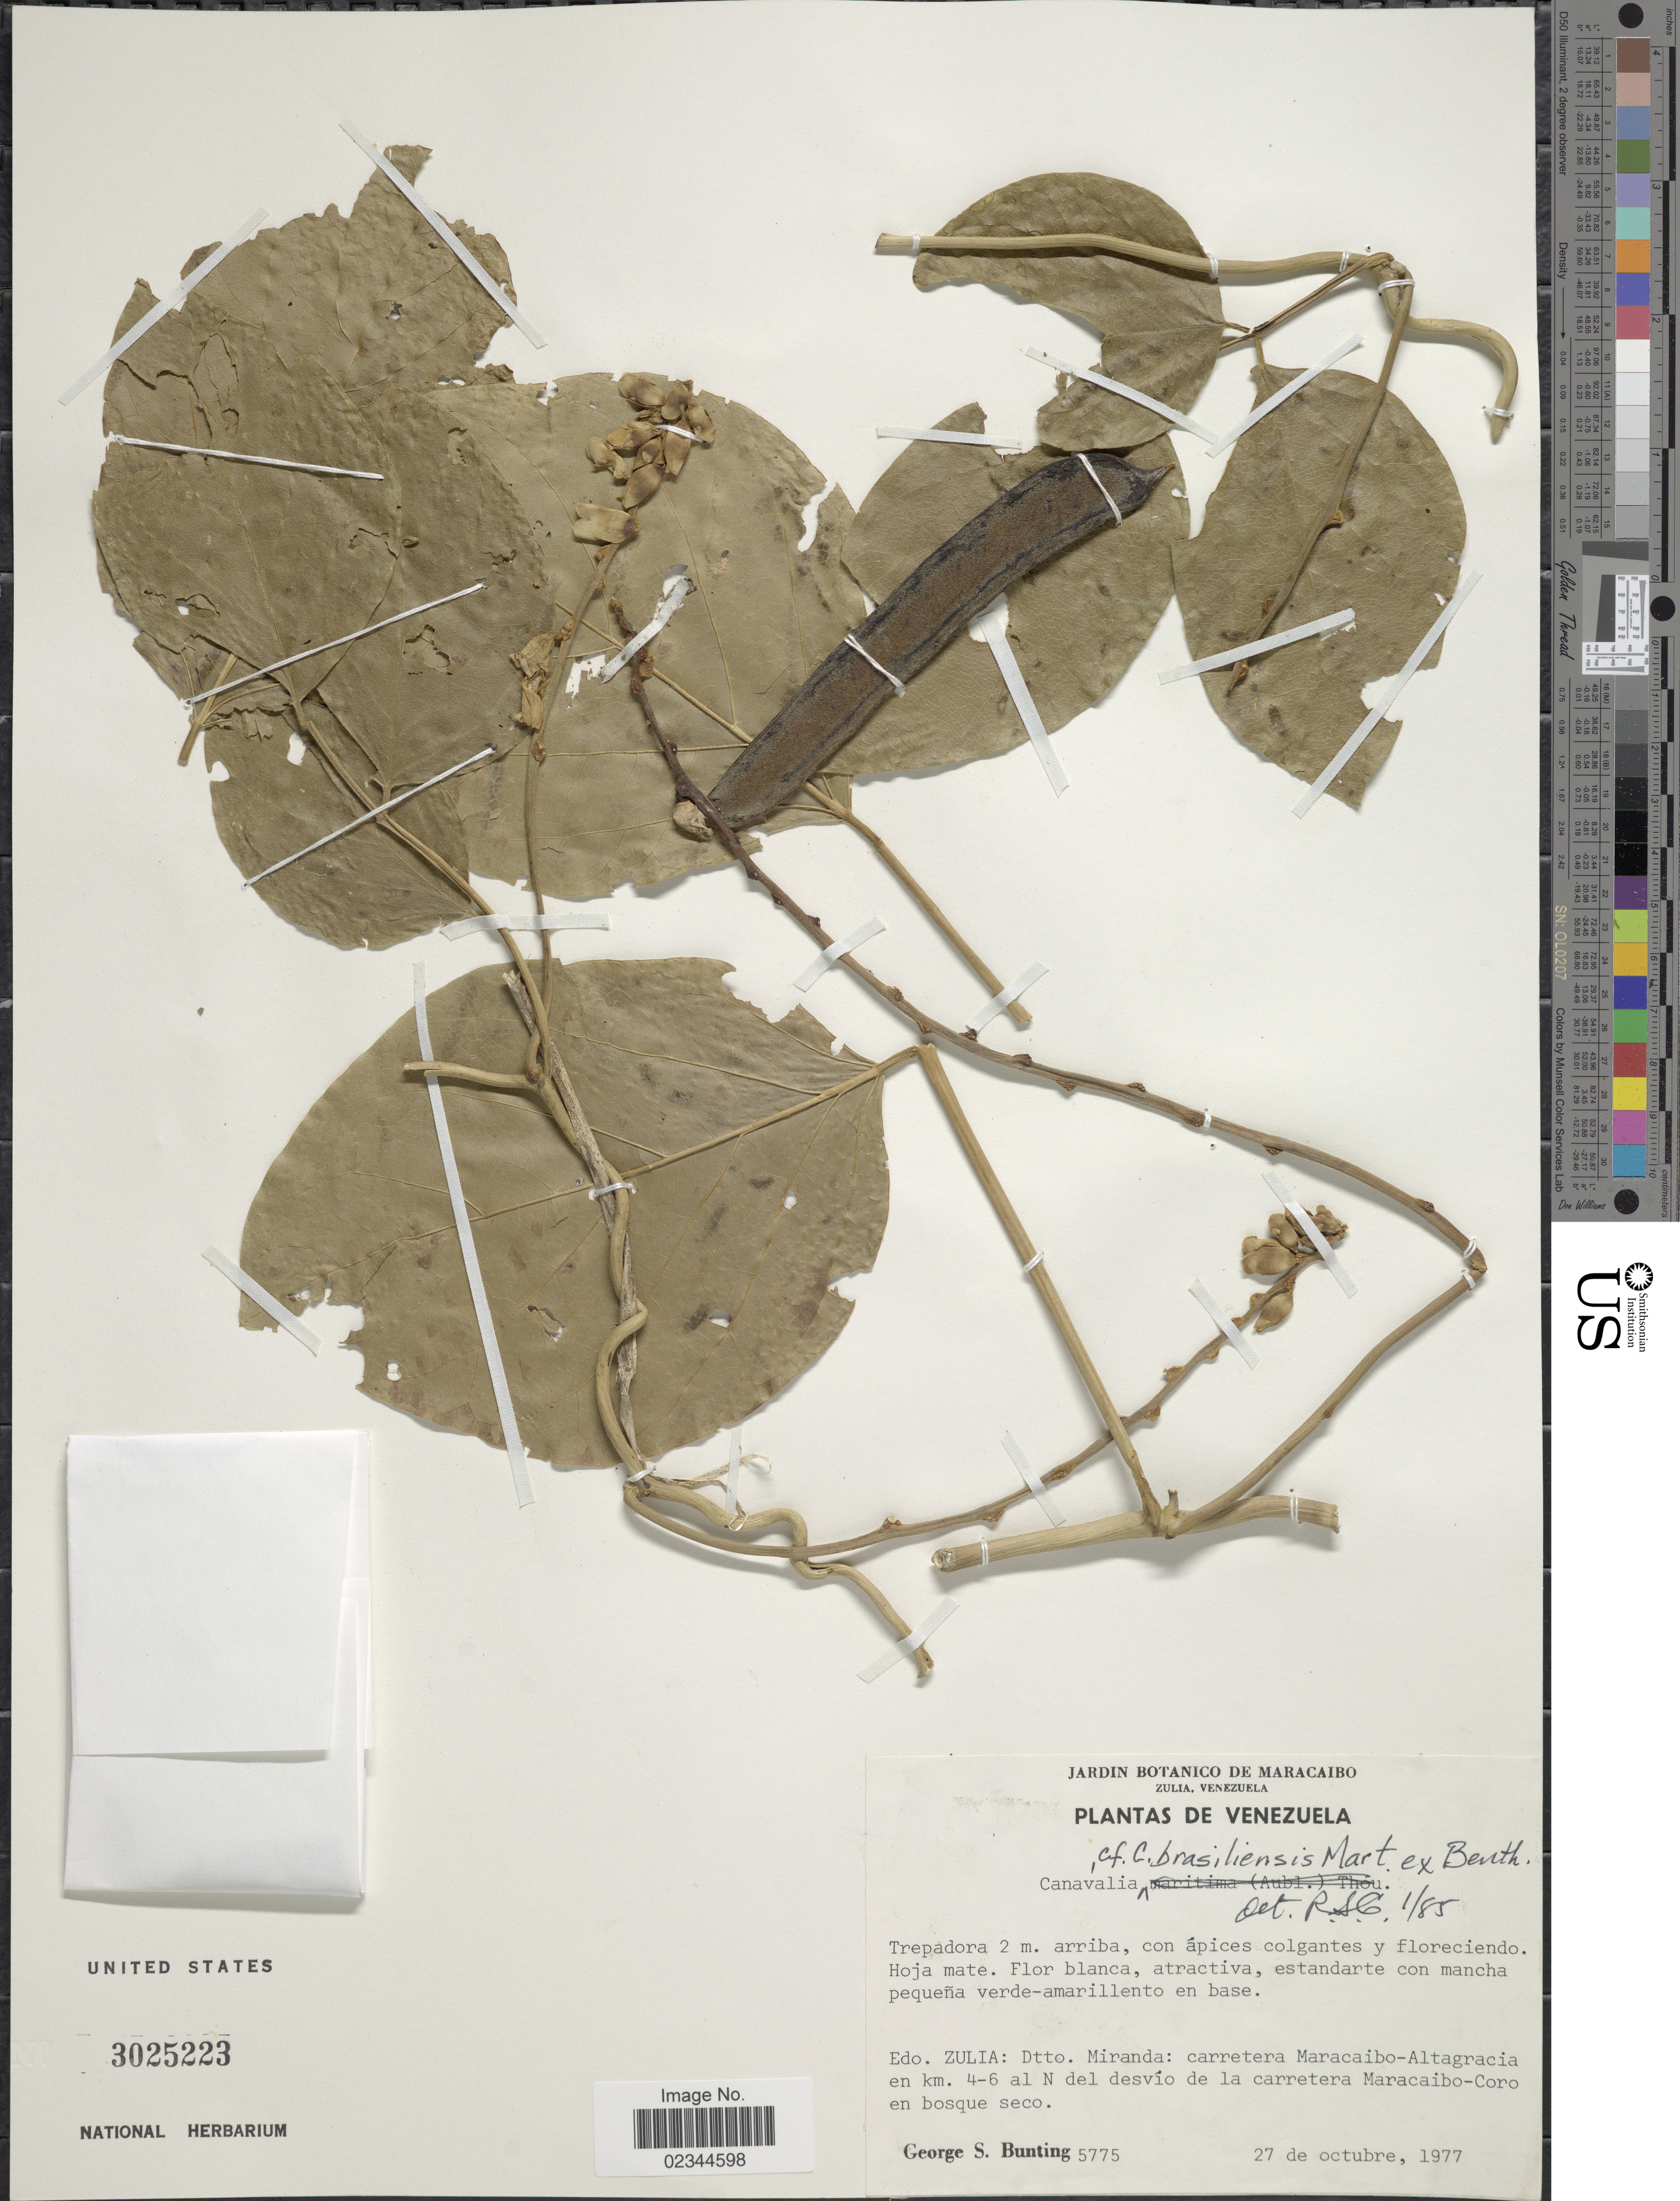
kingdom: Plantae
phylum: Tracheophyta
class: Magnoliopsida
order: Fabales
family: Fabaceae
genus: Canavalia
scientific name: Canavalia brasiliensis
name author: Mart. ex Benth.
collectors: G. S. Bunting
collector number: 5775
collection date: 1977-10-27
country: Venezuela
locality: Edo. Zulia, Dtto. Miranda, carretera Maracaibo-Altagracia en km 4-6 al N del desvio de la carretera Maracaibo-Coro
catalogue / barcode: US 3025223